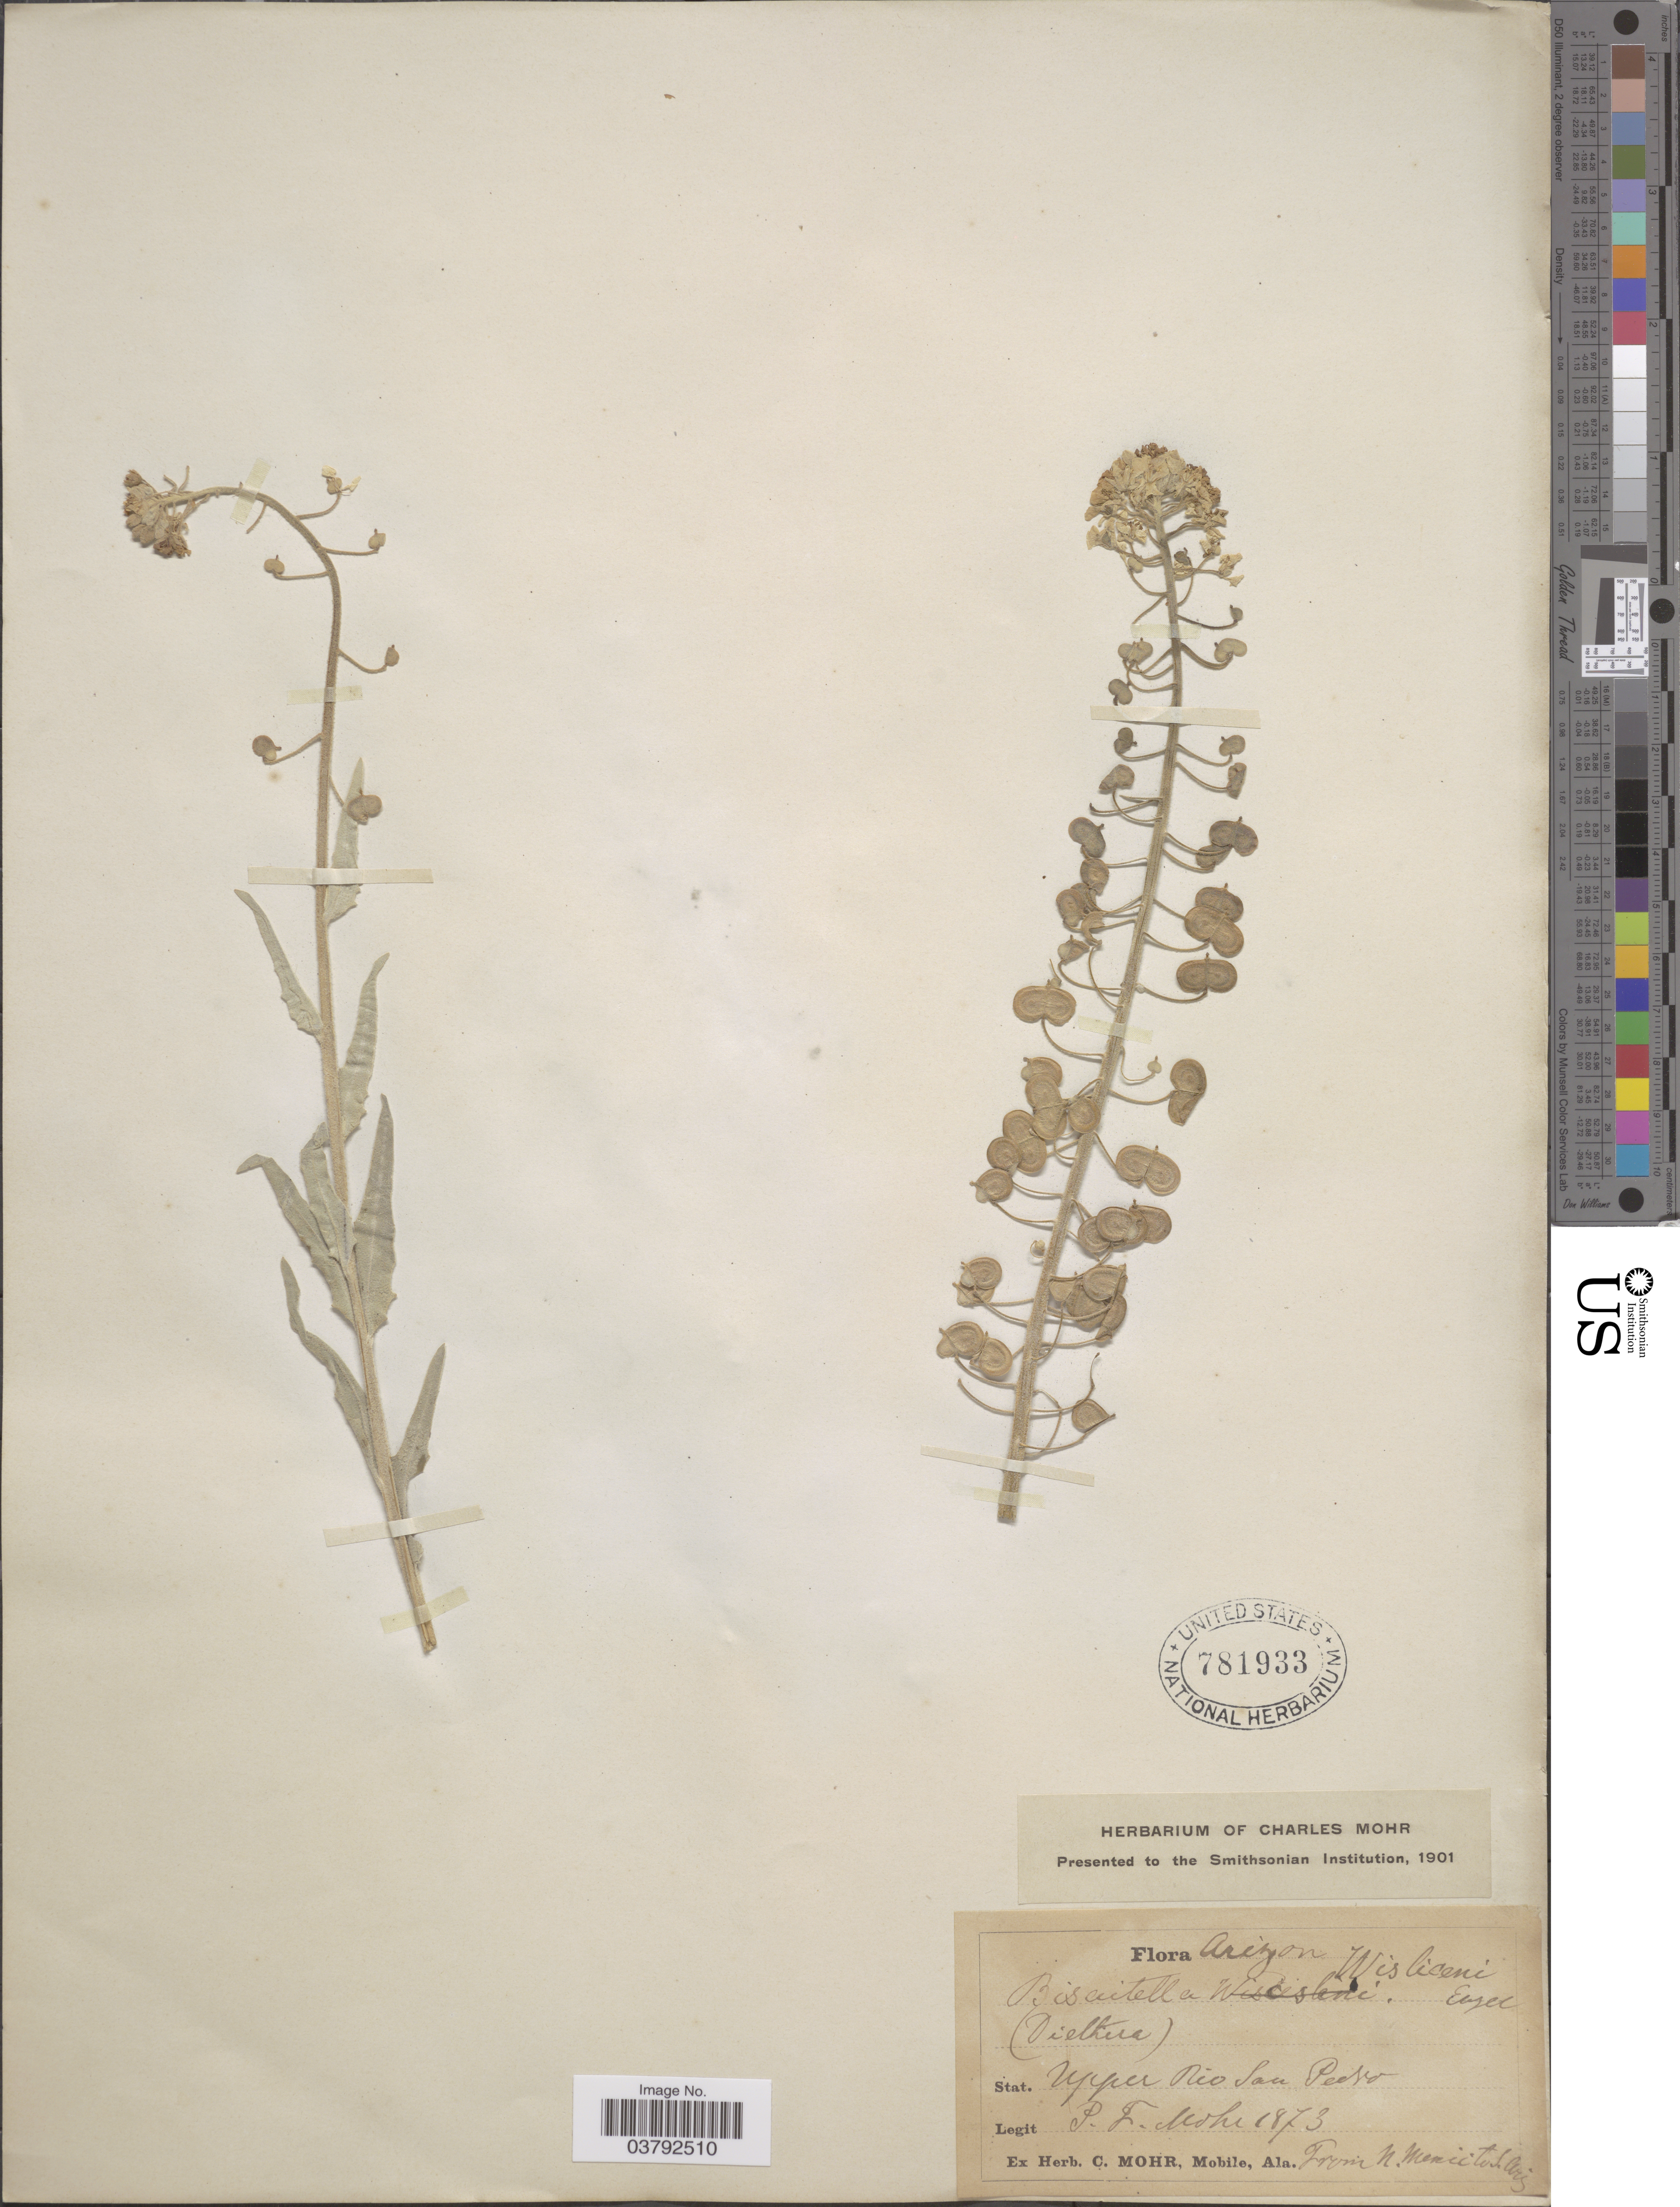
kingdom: Plantae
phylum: Tracheophyta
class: Magnoliopsida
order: Brassicales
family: Brassicaceae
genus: Dithyrea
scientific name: Dithyrea wislizeni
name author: Engelm.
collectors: P. F. Mohr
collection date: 1873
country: United States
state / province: Arizona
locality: Stat. Upper Rio San Pedro.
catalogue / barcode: US 781933